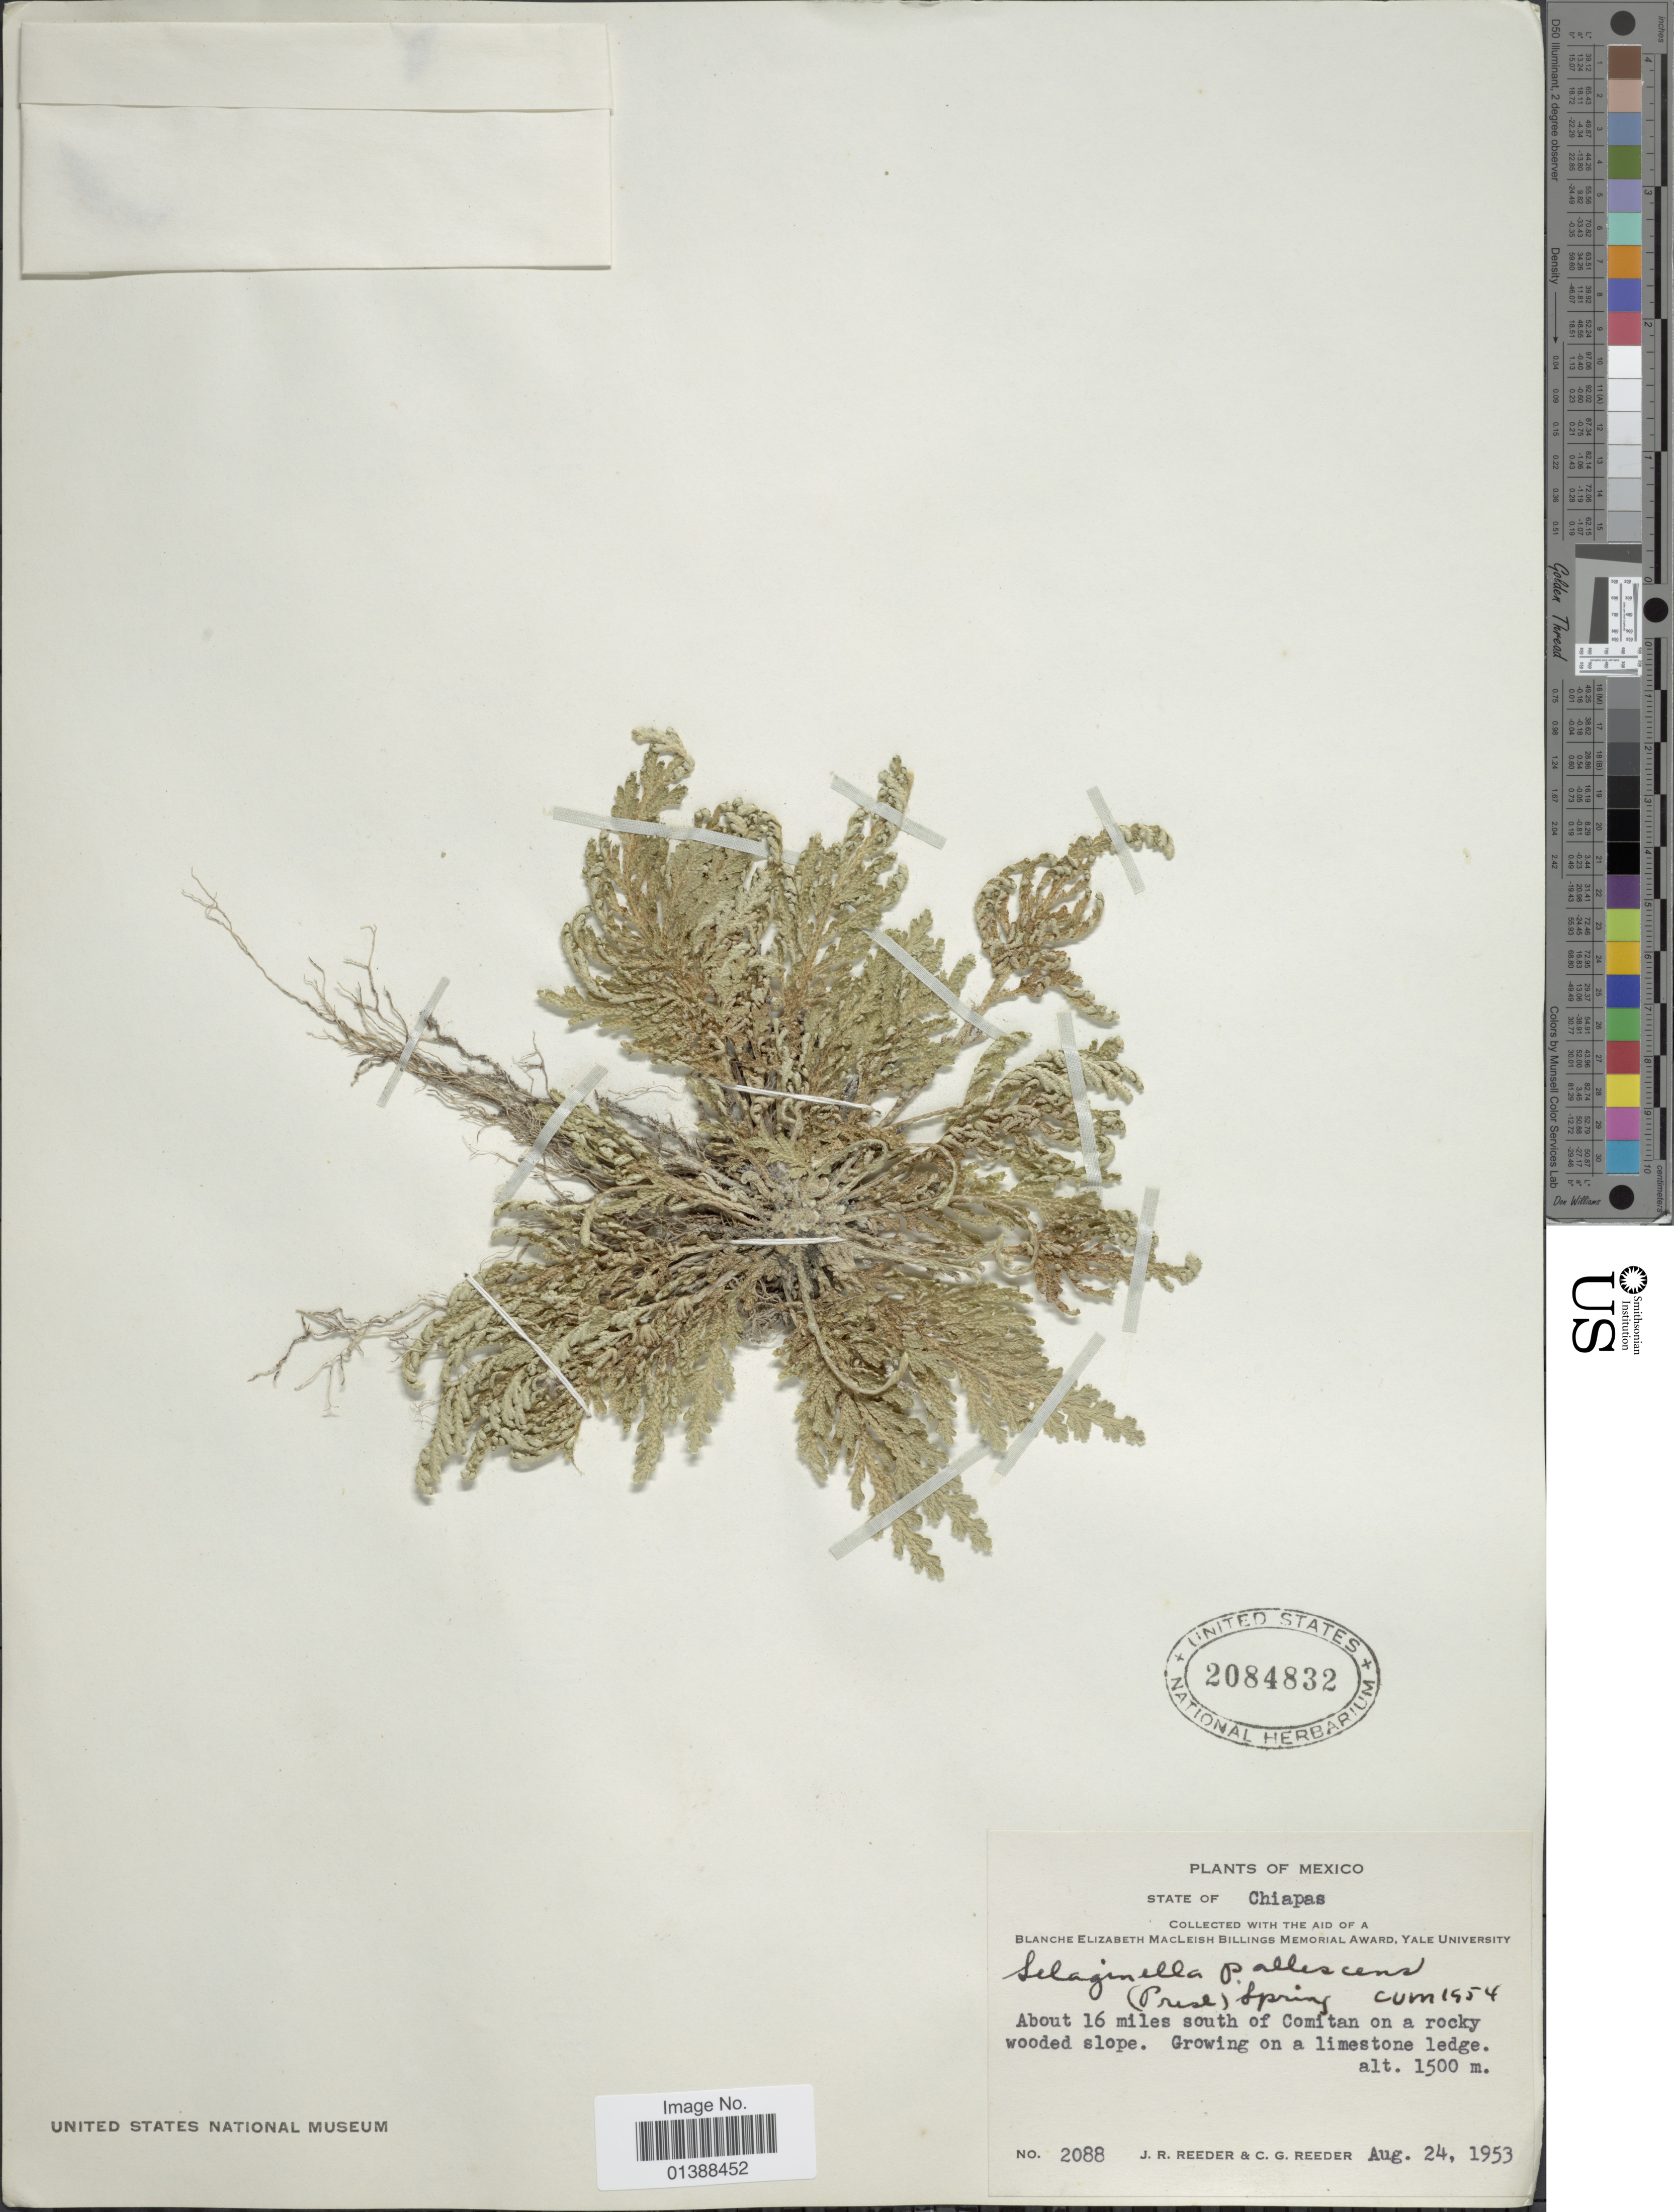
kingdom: Plantae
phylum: Tracheophyta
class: Lycopodiopsida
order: Selaginellales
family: Selaginellaceae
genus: Selaginella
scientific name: Selaginella pallescens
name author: (C. Presl) Spring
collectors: J. R. Reeder & C. G. Reeder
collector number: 2088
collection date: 1953-08-24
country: Mexico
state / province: Chiapas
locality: State of Chiapas, About 16 miles south of Comitan on a rocky wooded slope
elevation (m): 1500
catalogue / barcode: US 2084832